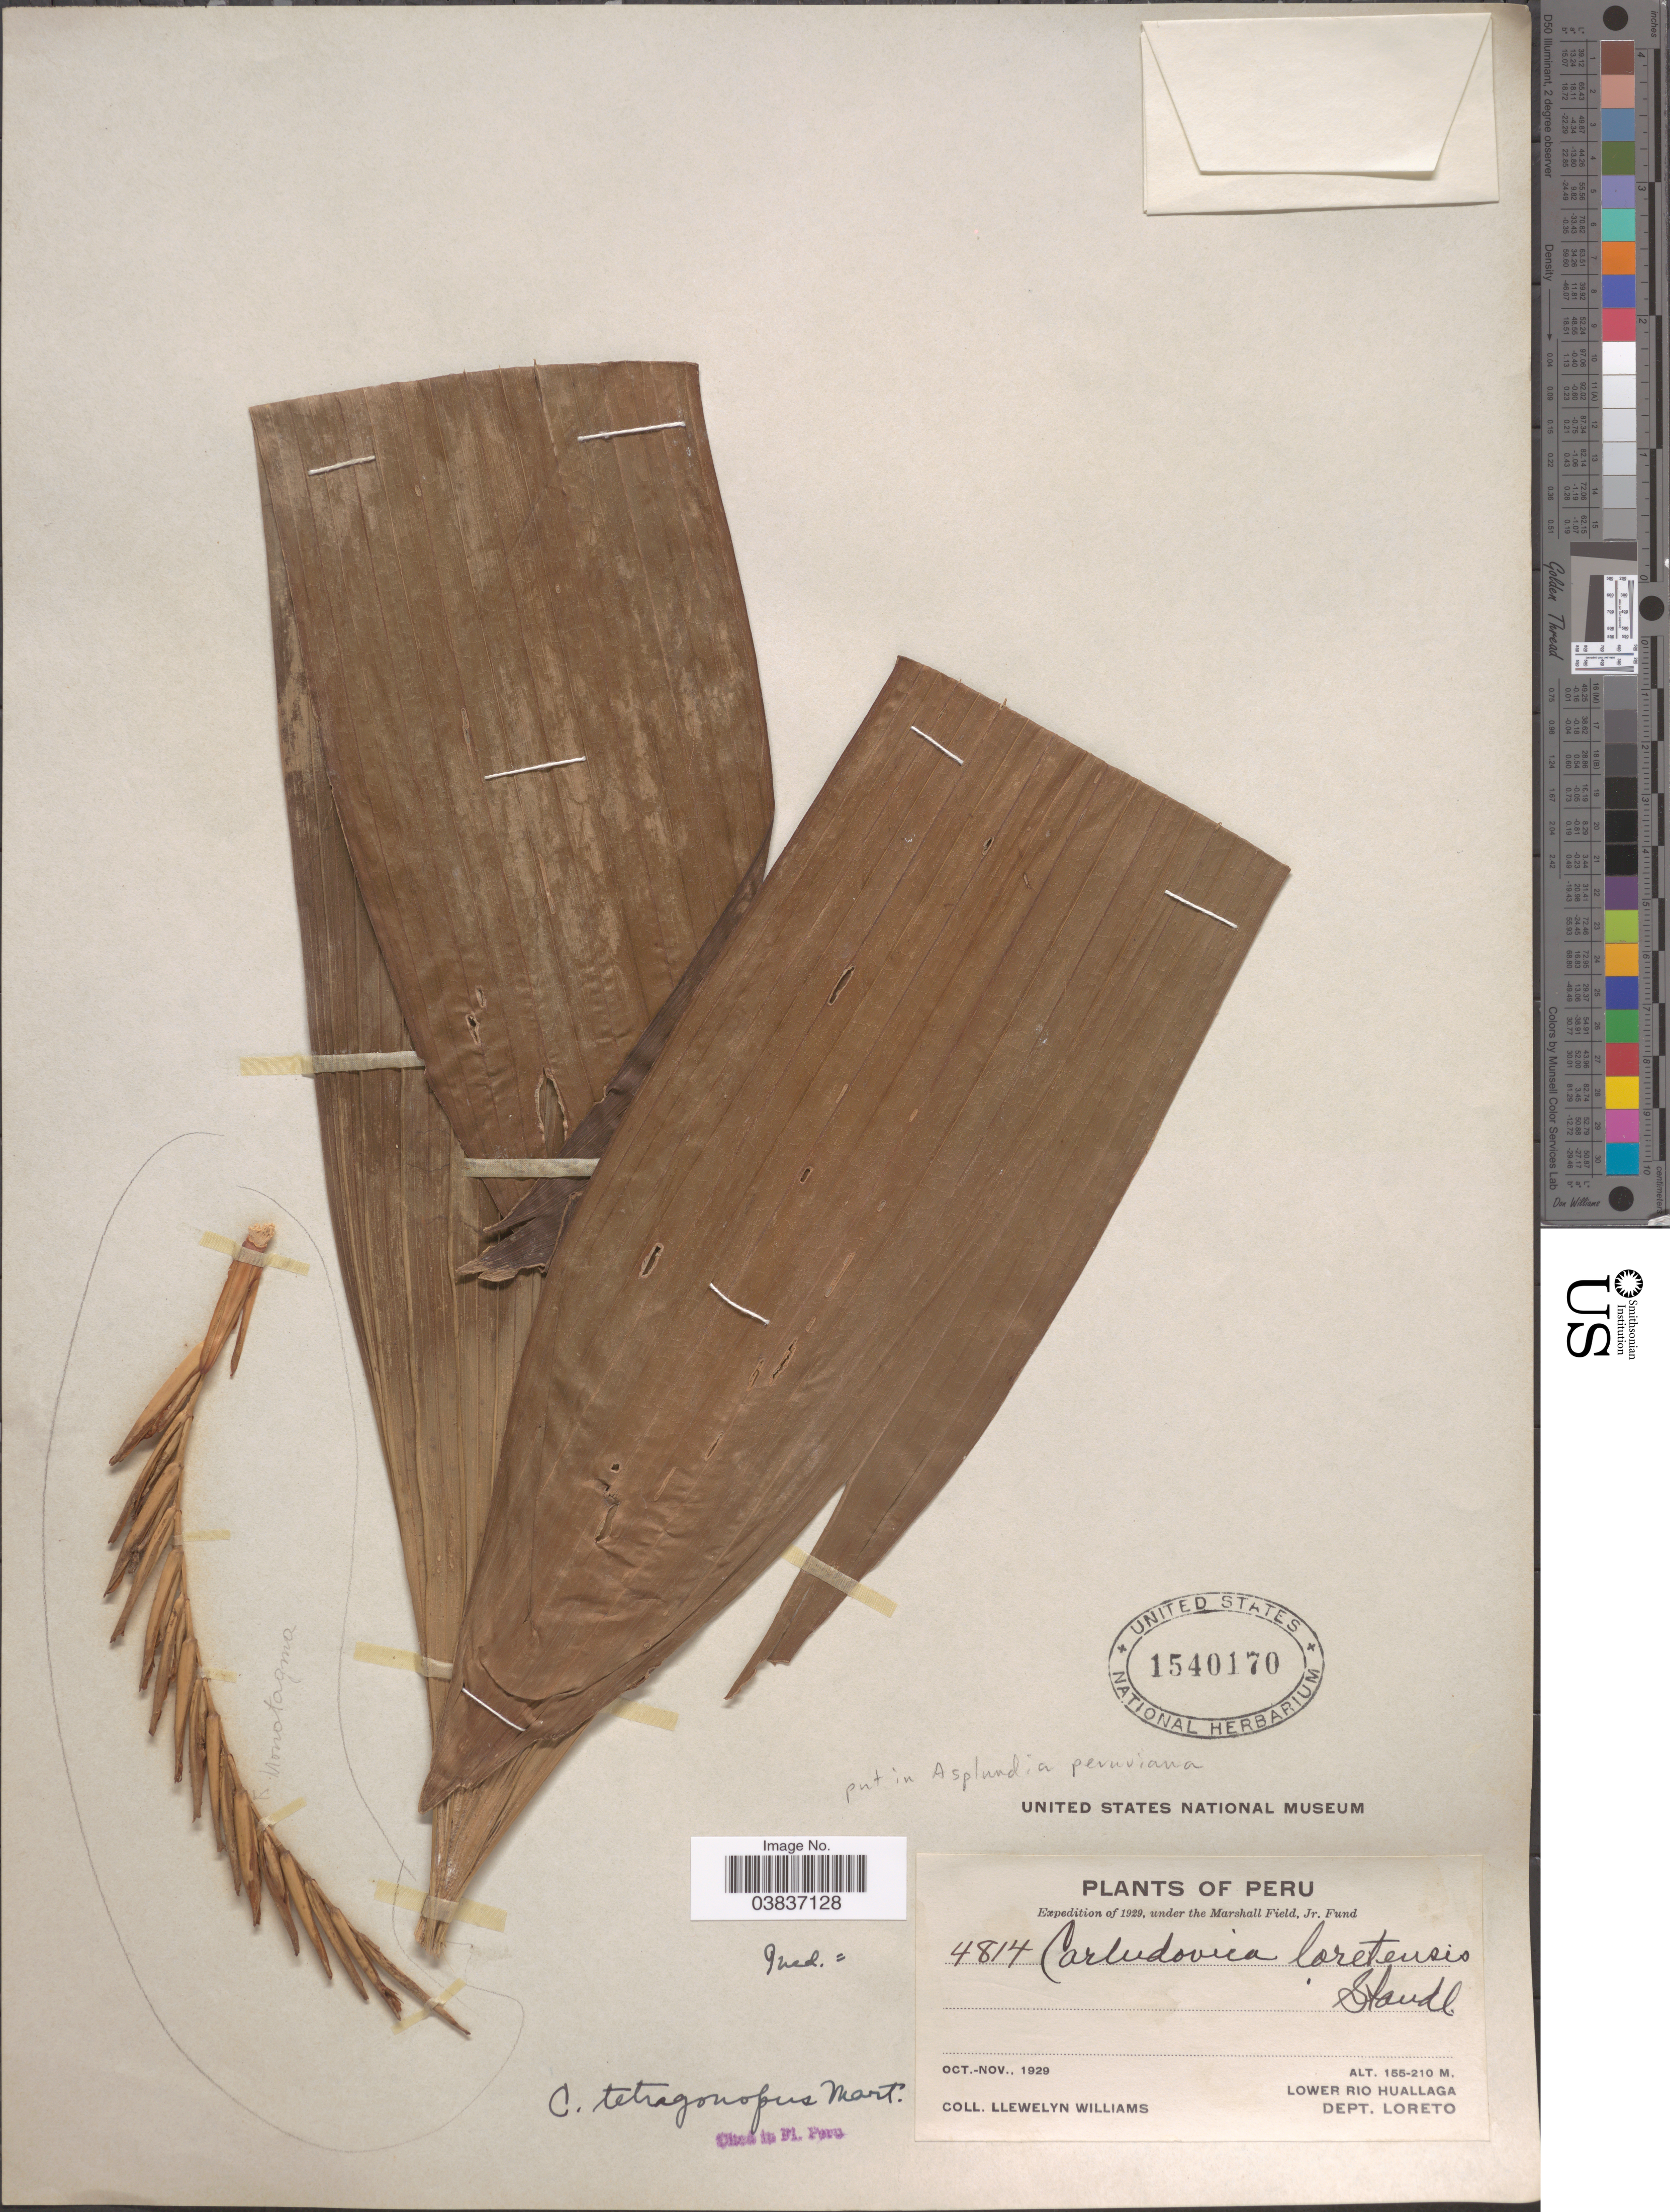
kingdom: Plantae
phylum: Tracheophyta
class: Liliopsida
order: Pandanales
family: Cyclanthaceae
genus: Asplundia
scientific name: Asplundia peruviana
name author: Harling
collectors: Ll. Williams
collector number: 4814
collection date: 1929-10/1929-11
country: Peru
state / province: Loreto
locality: Lower Rio Huallaga.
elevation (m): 155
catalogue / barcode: US 1540170